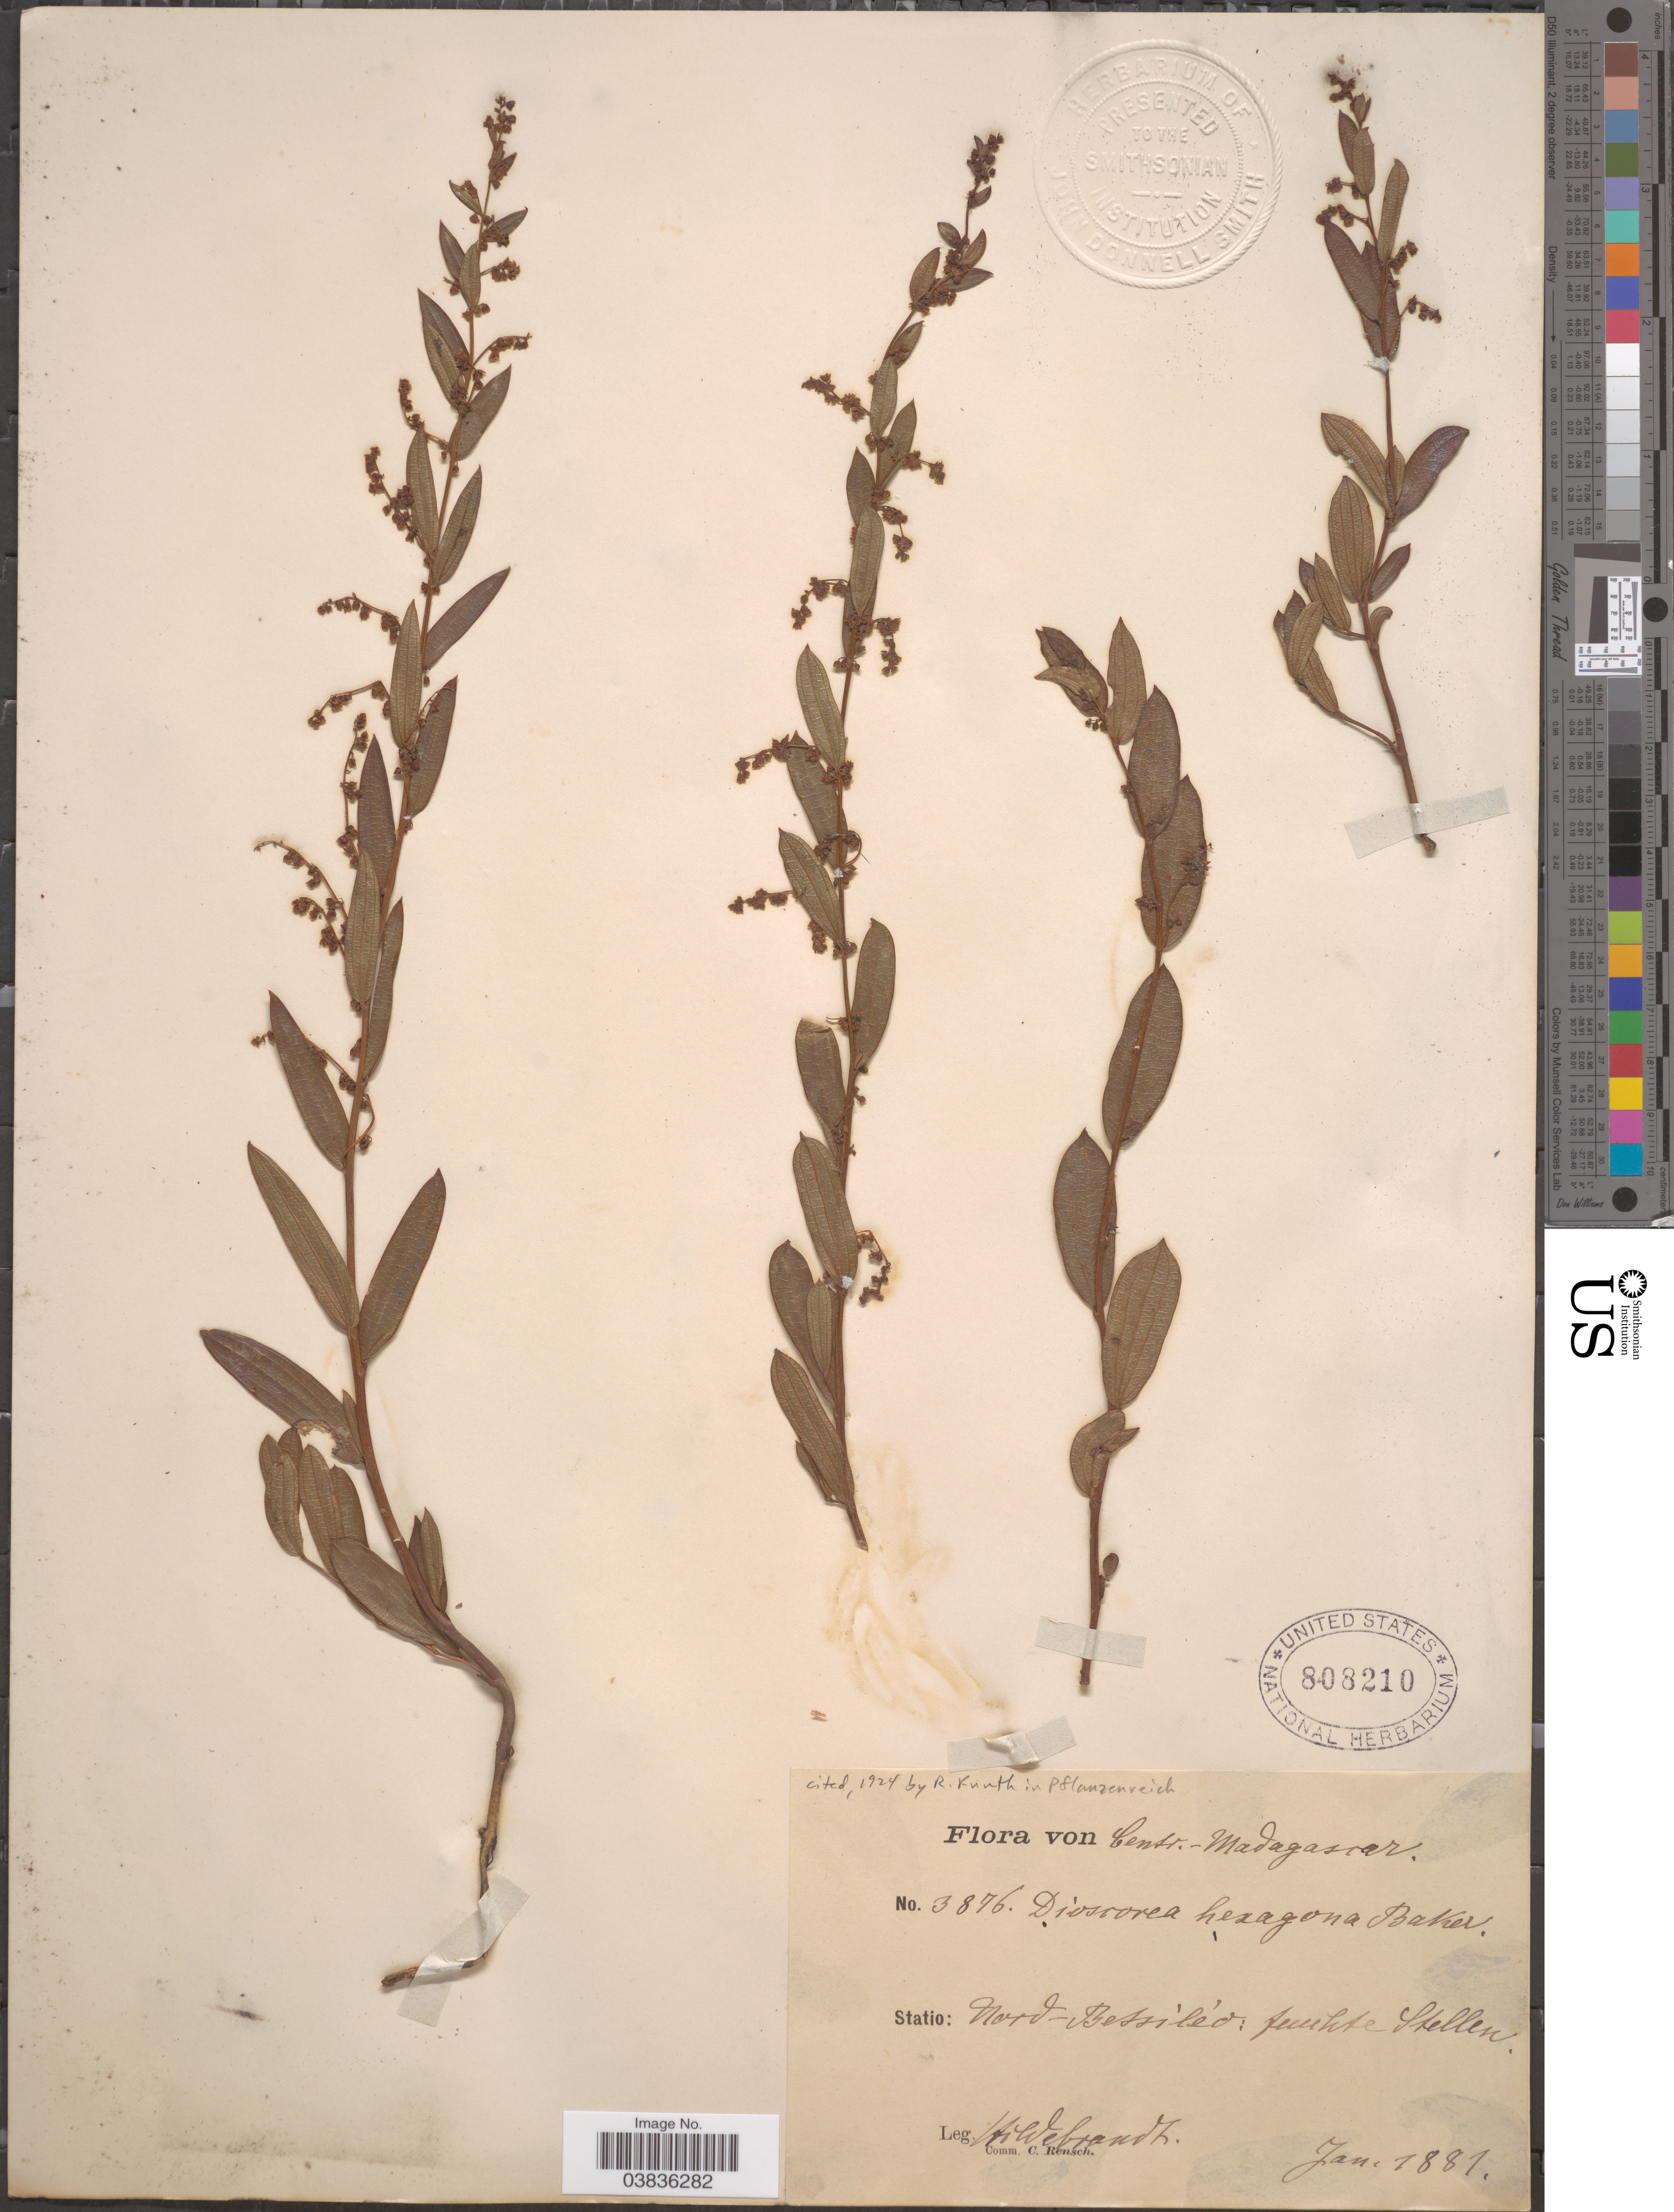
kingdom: Plantae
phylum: Tracheophyta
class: Liliopsida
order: Dioscoreales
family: Dioscoreaceae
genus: Dioscorea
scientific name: Dioscorea hexagona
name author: Baker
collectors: A. Webrandt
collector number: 3876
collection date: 1881-01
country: Madagascar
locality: Centr.- Madagascar. Statio: Nord-Betsileo: feuchte Stellen.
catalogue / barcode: US 808210